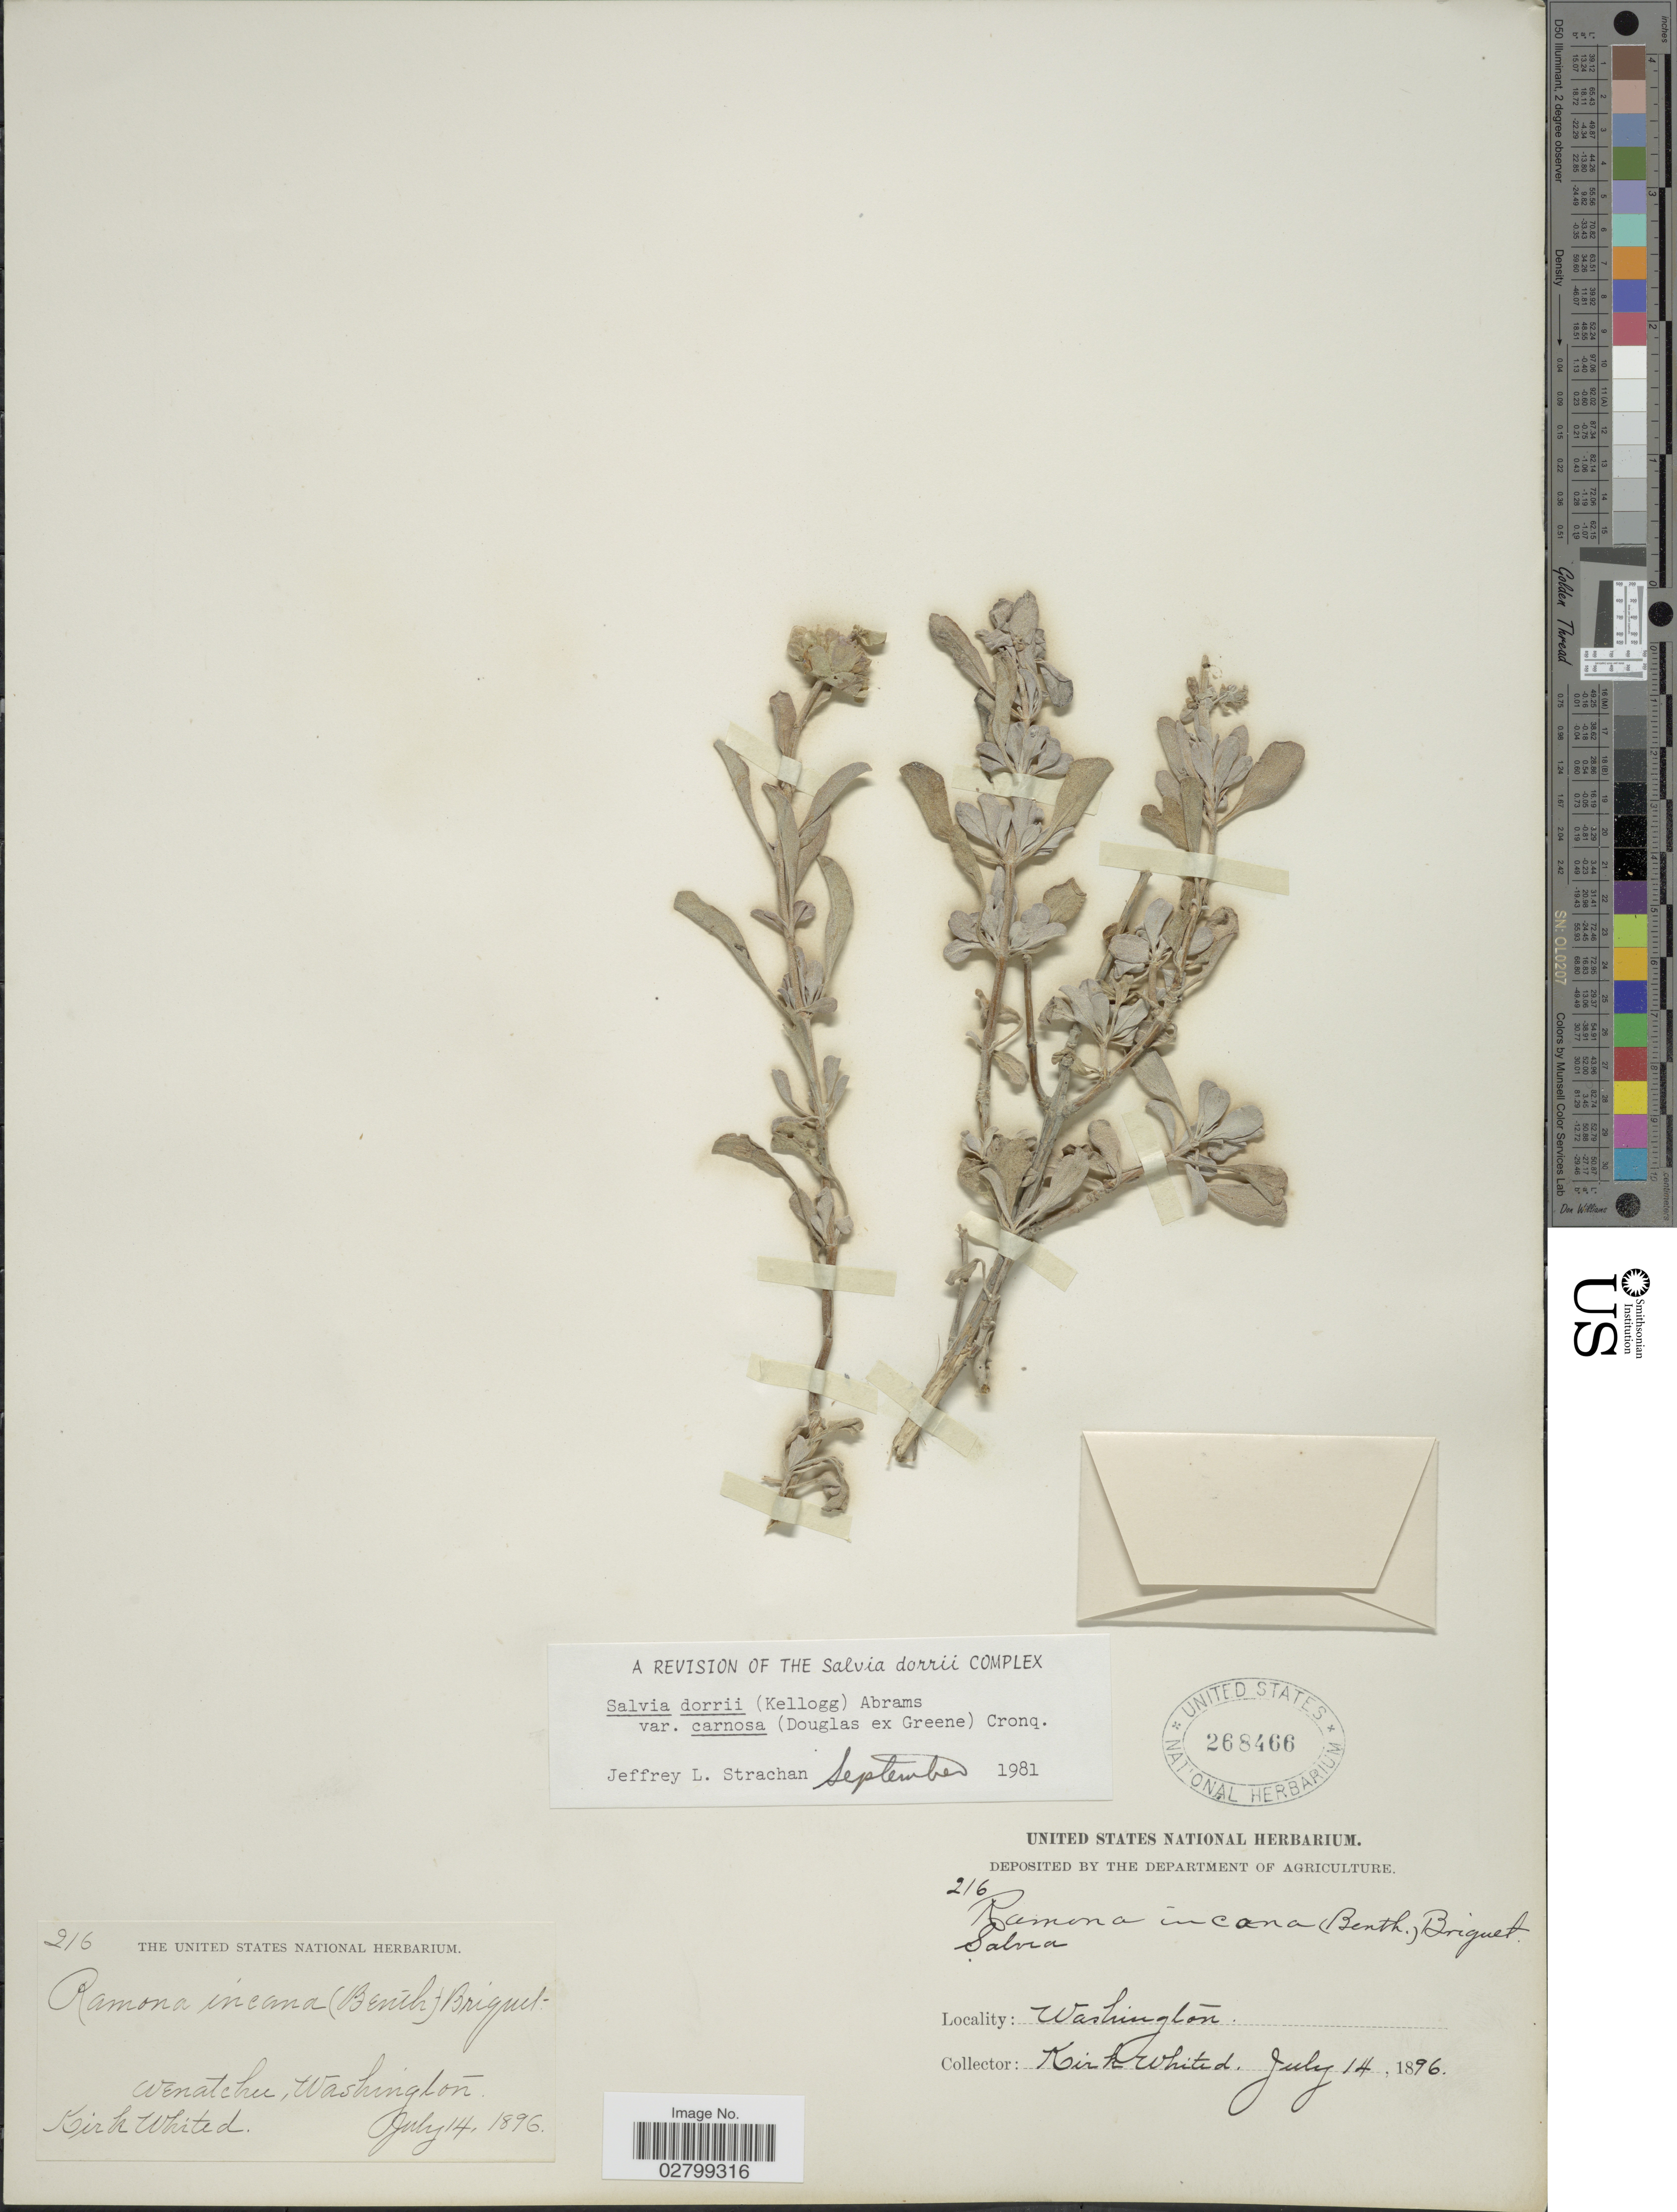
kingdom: Plantae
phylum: Tracheophyta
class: Magnoliopsida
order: Lamiales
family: Lamiaceae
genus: Salvia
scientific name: Salvia dorrii var. carnosa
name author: (Dougl.) Abrams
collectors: K. Whited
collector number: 216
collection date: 1896-07-14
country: United States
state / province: Washington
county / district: Chelan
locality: Wenatchee.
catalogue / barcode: US 268466